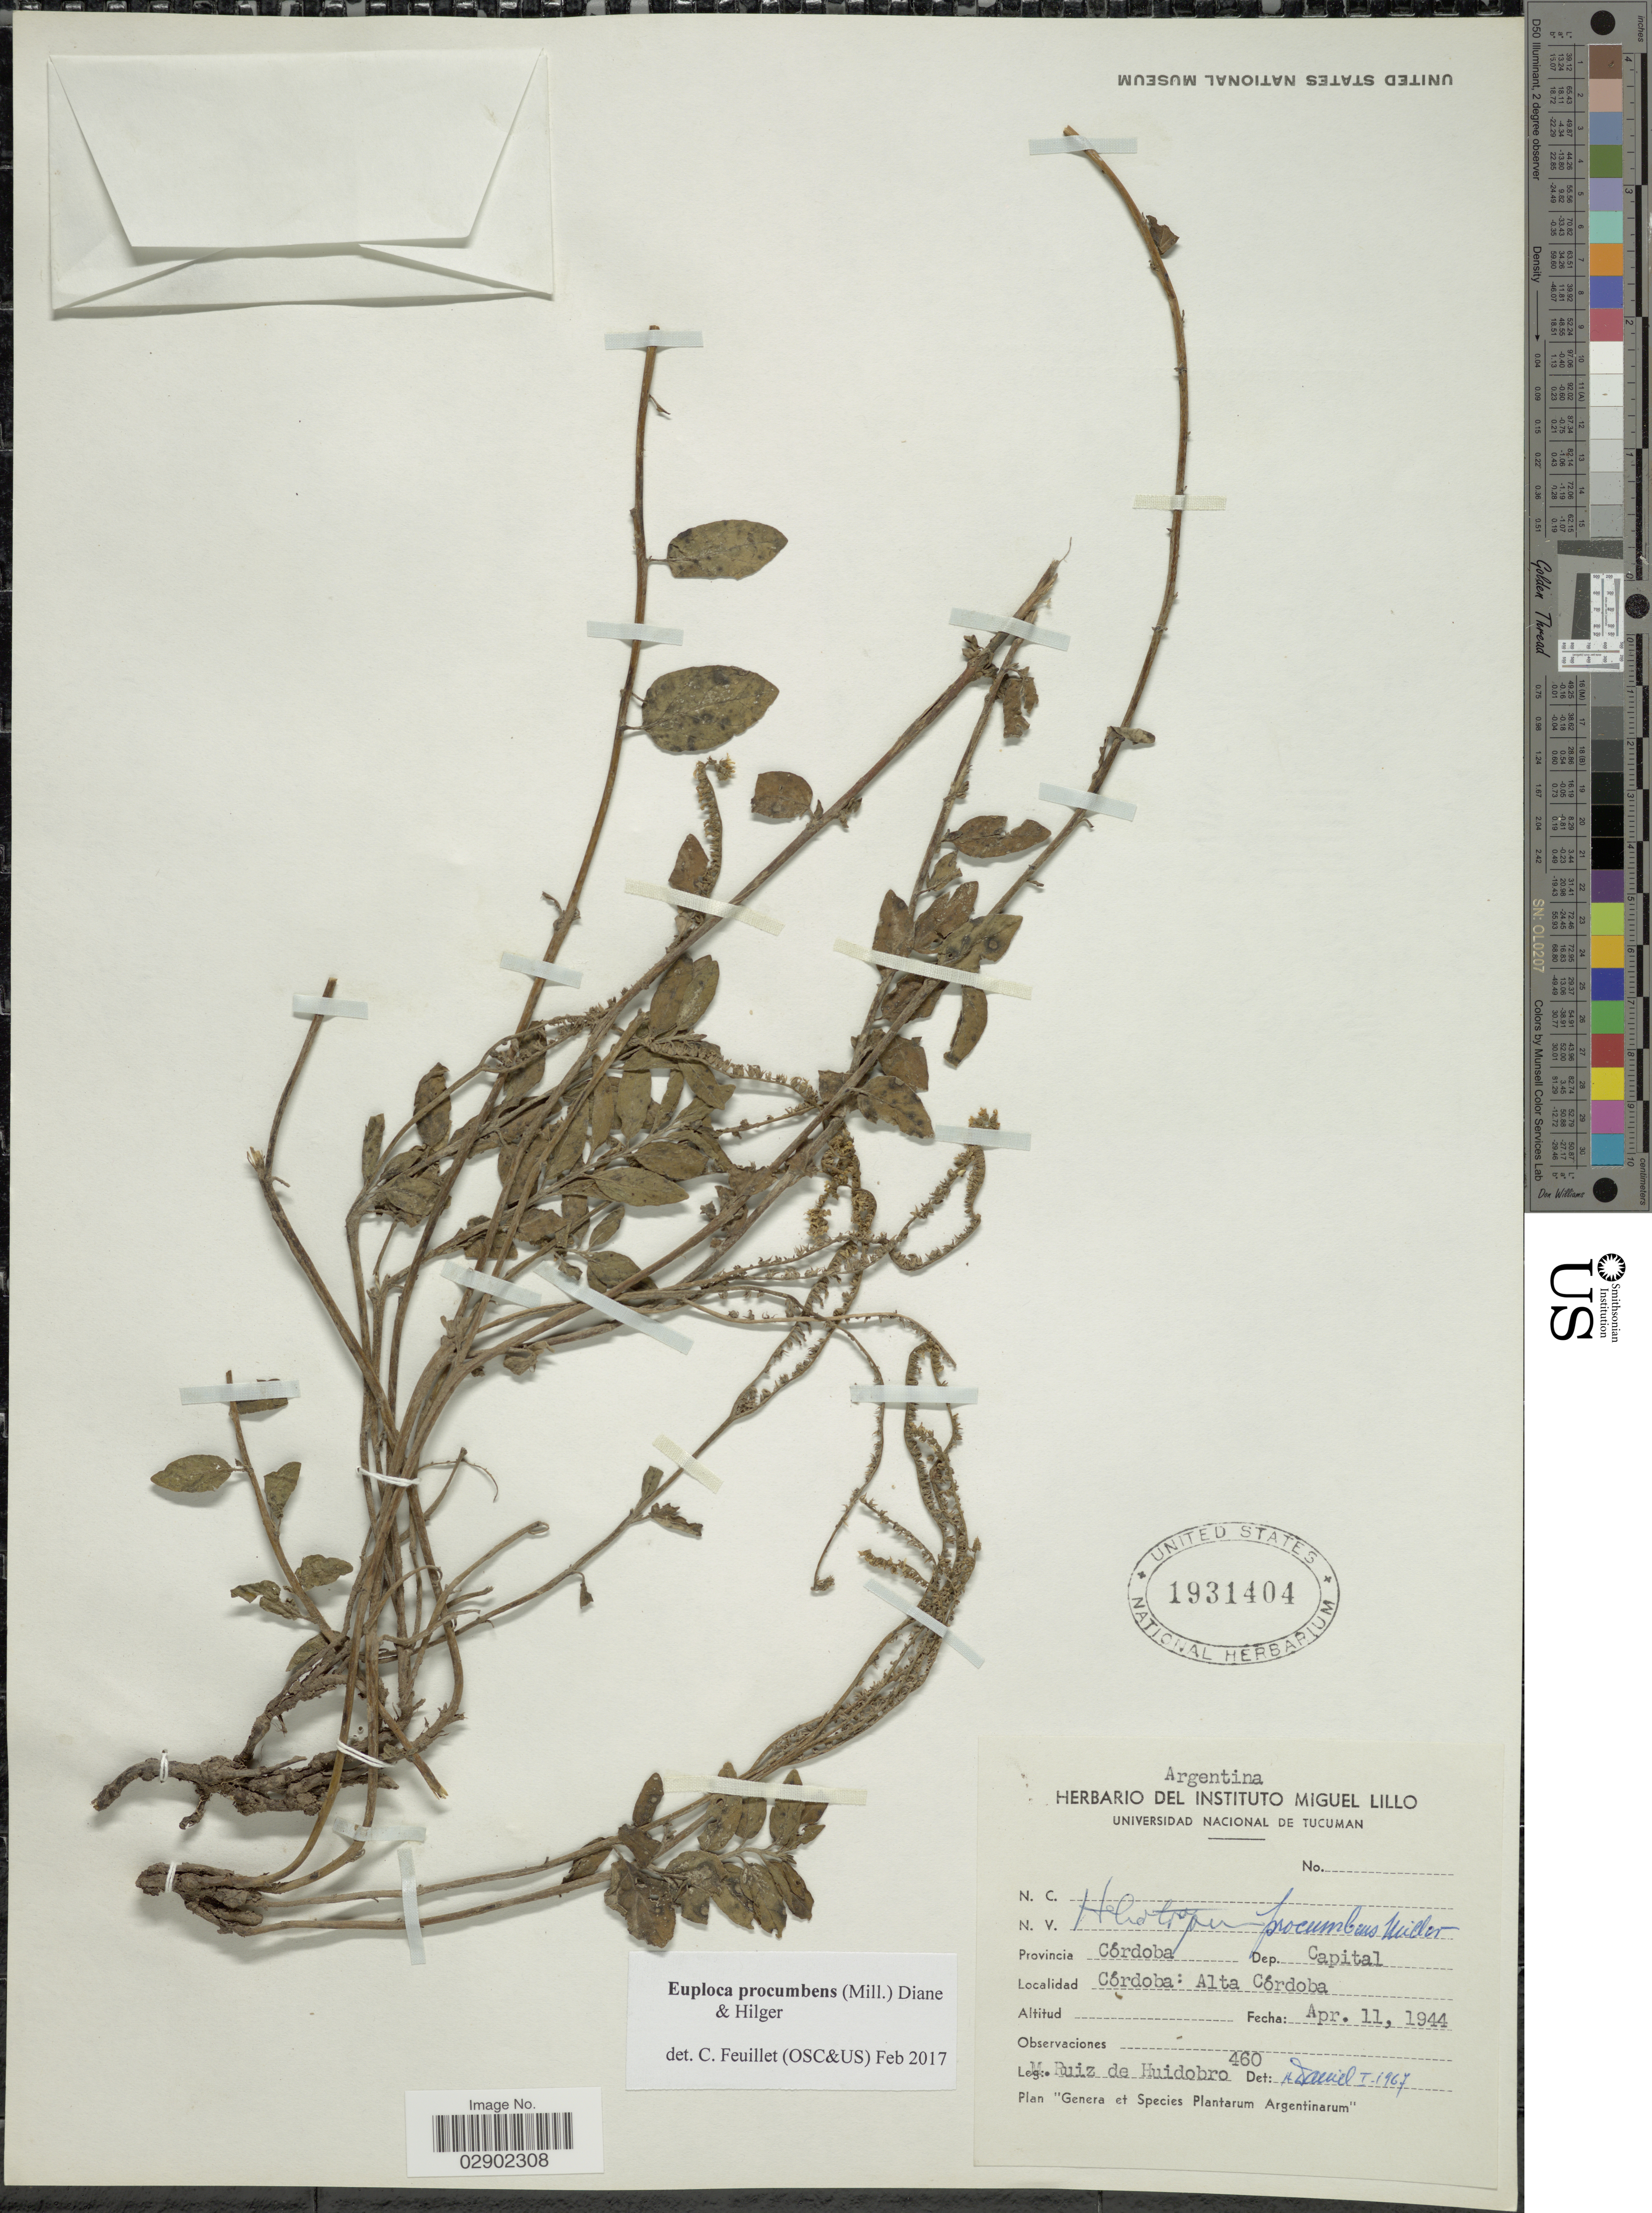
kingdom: Plantae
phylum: Tracheophyta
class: Magnoliopsida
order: Boraginales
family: Heliotropiaceae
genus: Euploca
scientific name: Euploca procumbens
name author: (Mill.) Diane & Hilger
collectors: -. Ruiz de Huidobro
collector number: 460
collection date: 1944-04-11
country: Colombia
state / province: Córdoba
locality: Provincia Córdoba Dep. Capital. Córdoba: Alta Córdoba.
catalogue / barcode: US 1931404